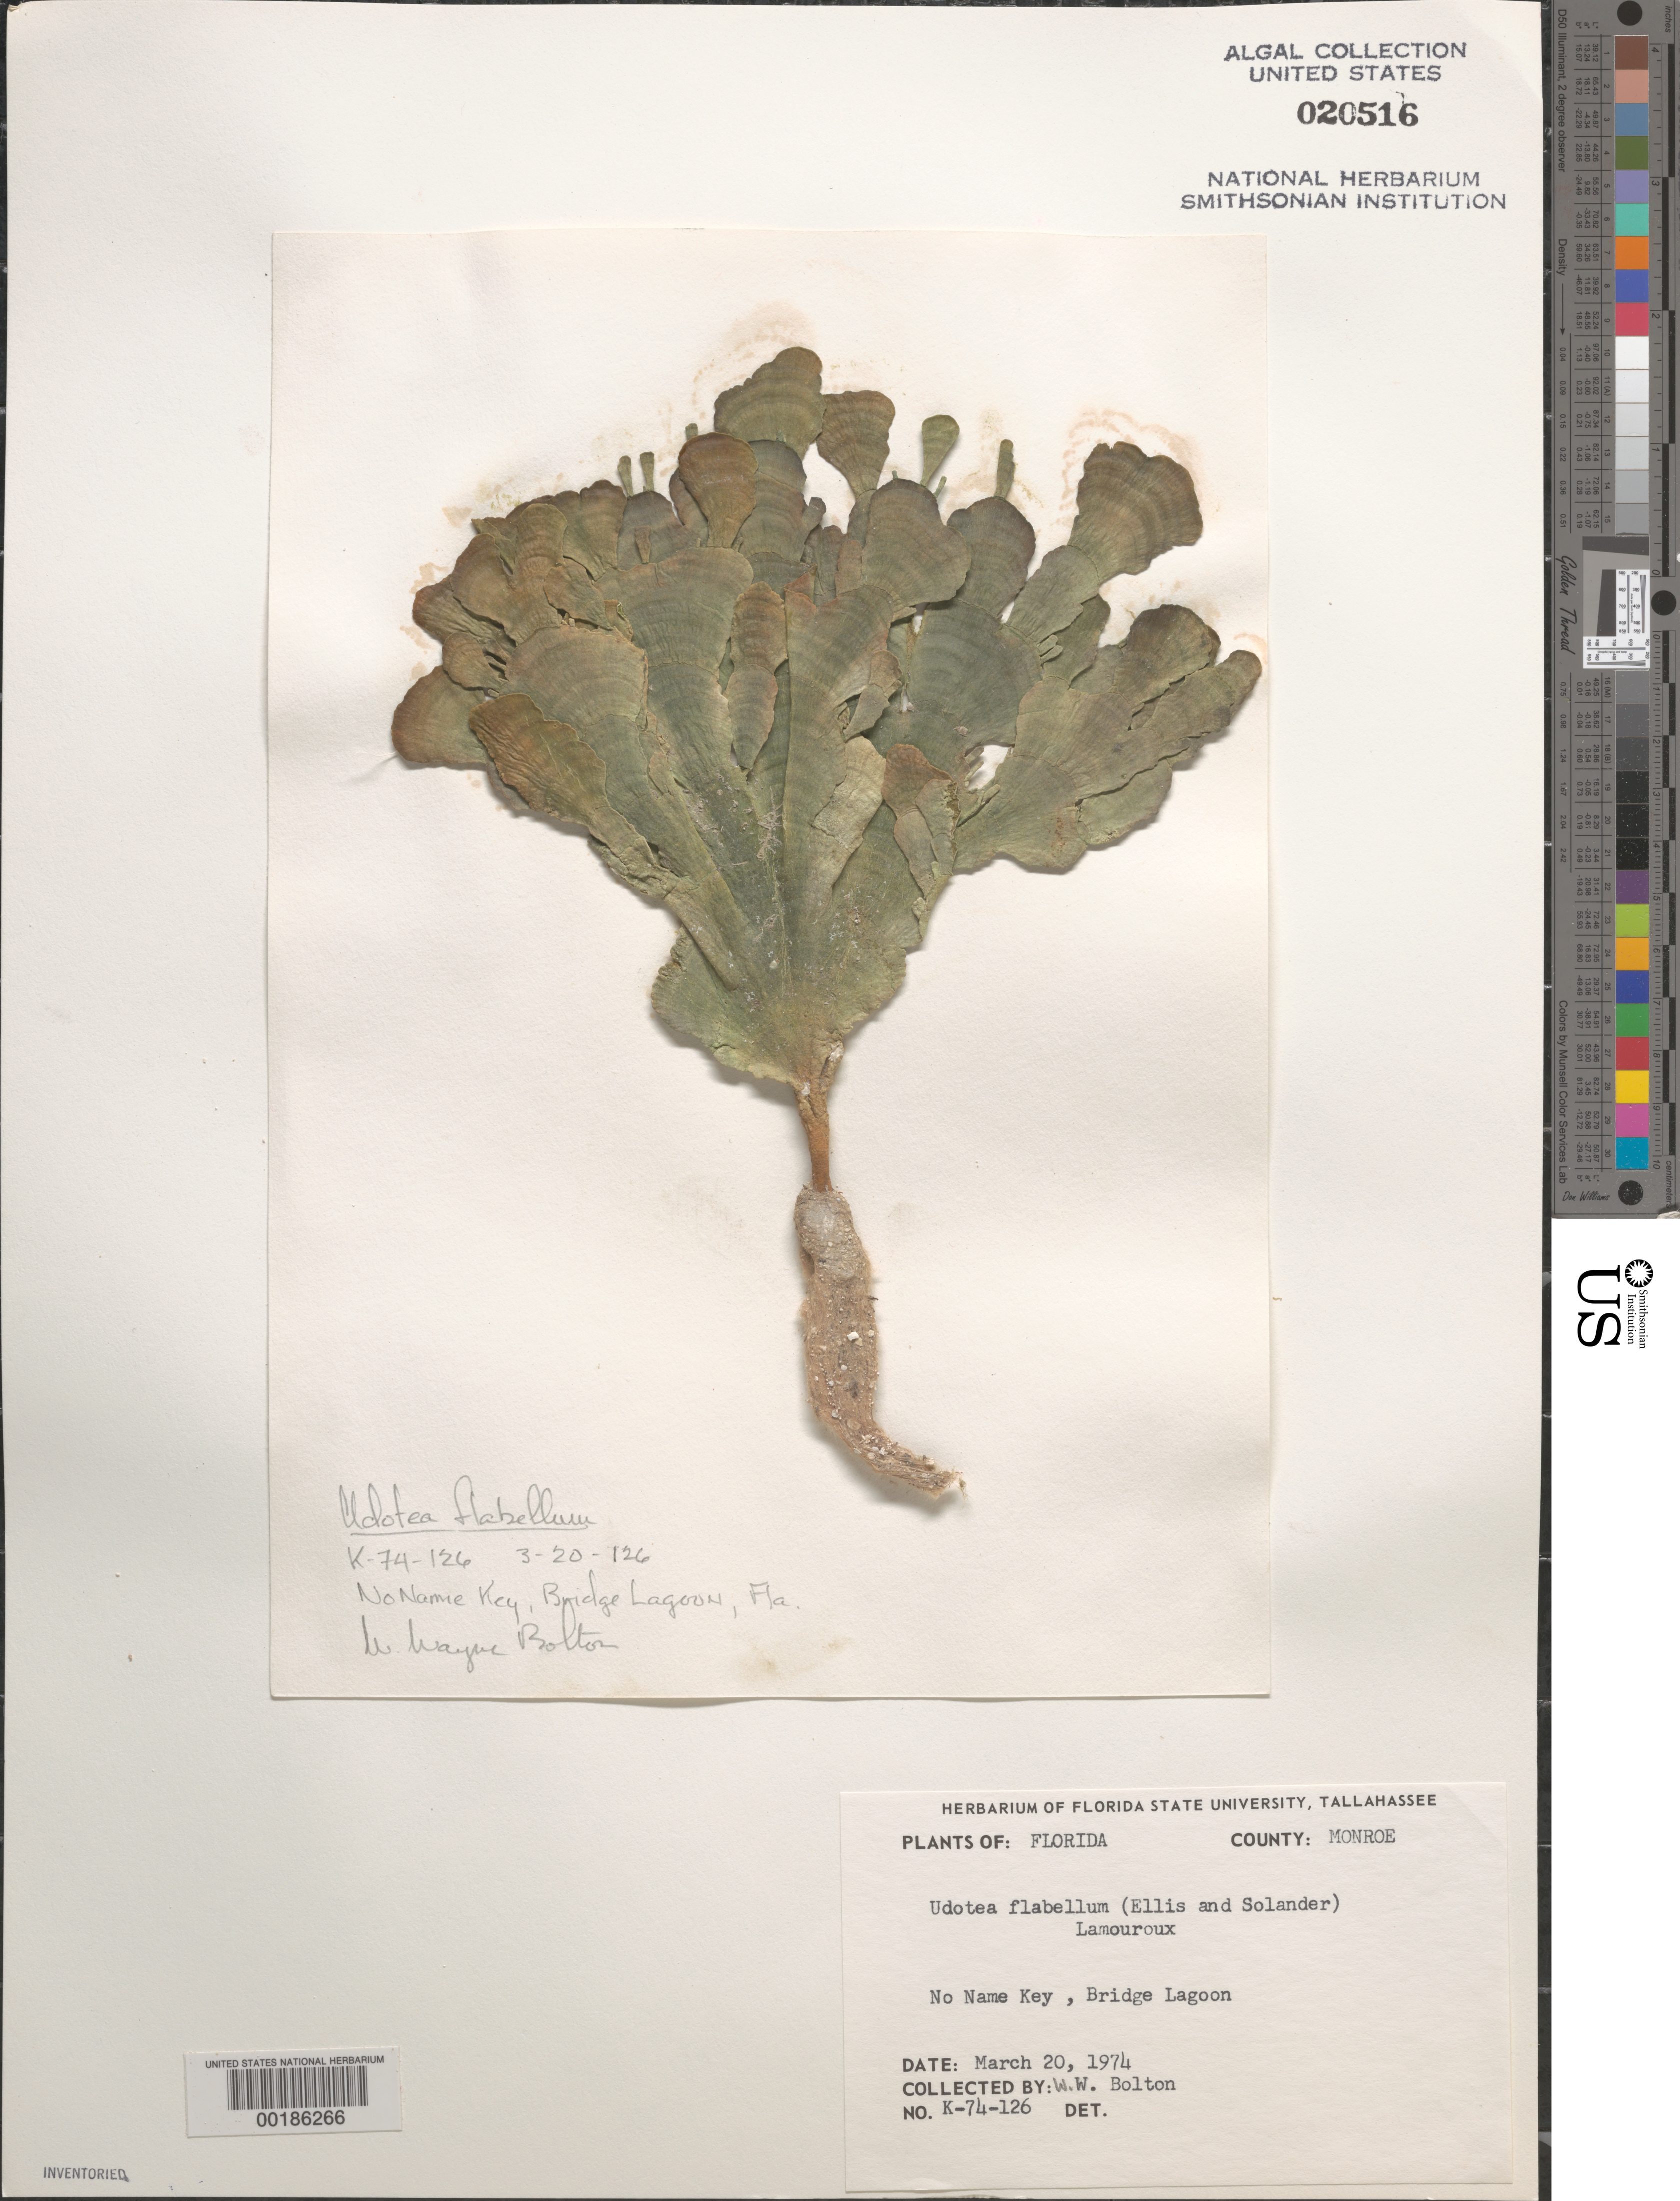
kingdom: Plantae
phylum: Chlorophyta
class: Ulvophyceae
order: Bryopsidales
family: Udoteaceae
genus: Udotea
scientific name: Udotea flabellum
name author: (J. Ellis & Sol.) M. Howe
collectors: W. Bolton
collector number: K-74-126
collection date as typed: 20 Mar 1974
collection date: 1974-03-20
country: United States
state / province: Florida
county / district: Monroe County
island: No Name Key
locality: Boogie Bridge lagoon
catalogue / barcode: US 20516